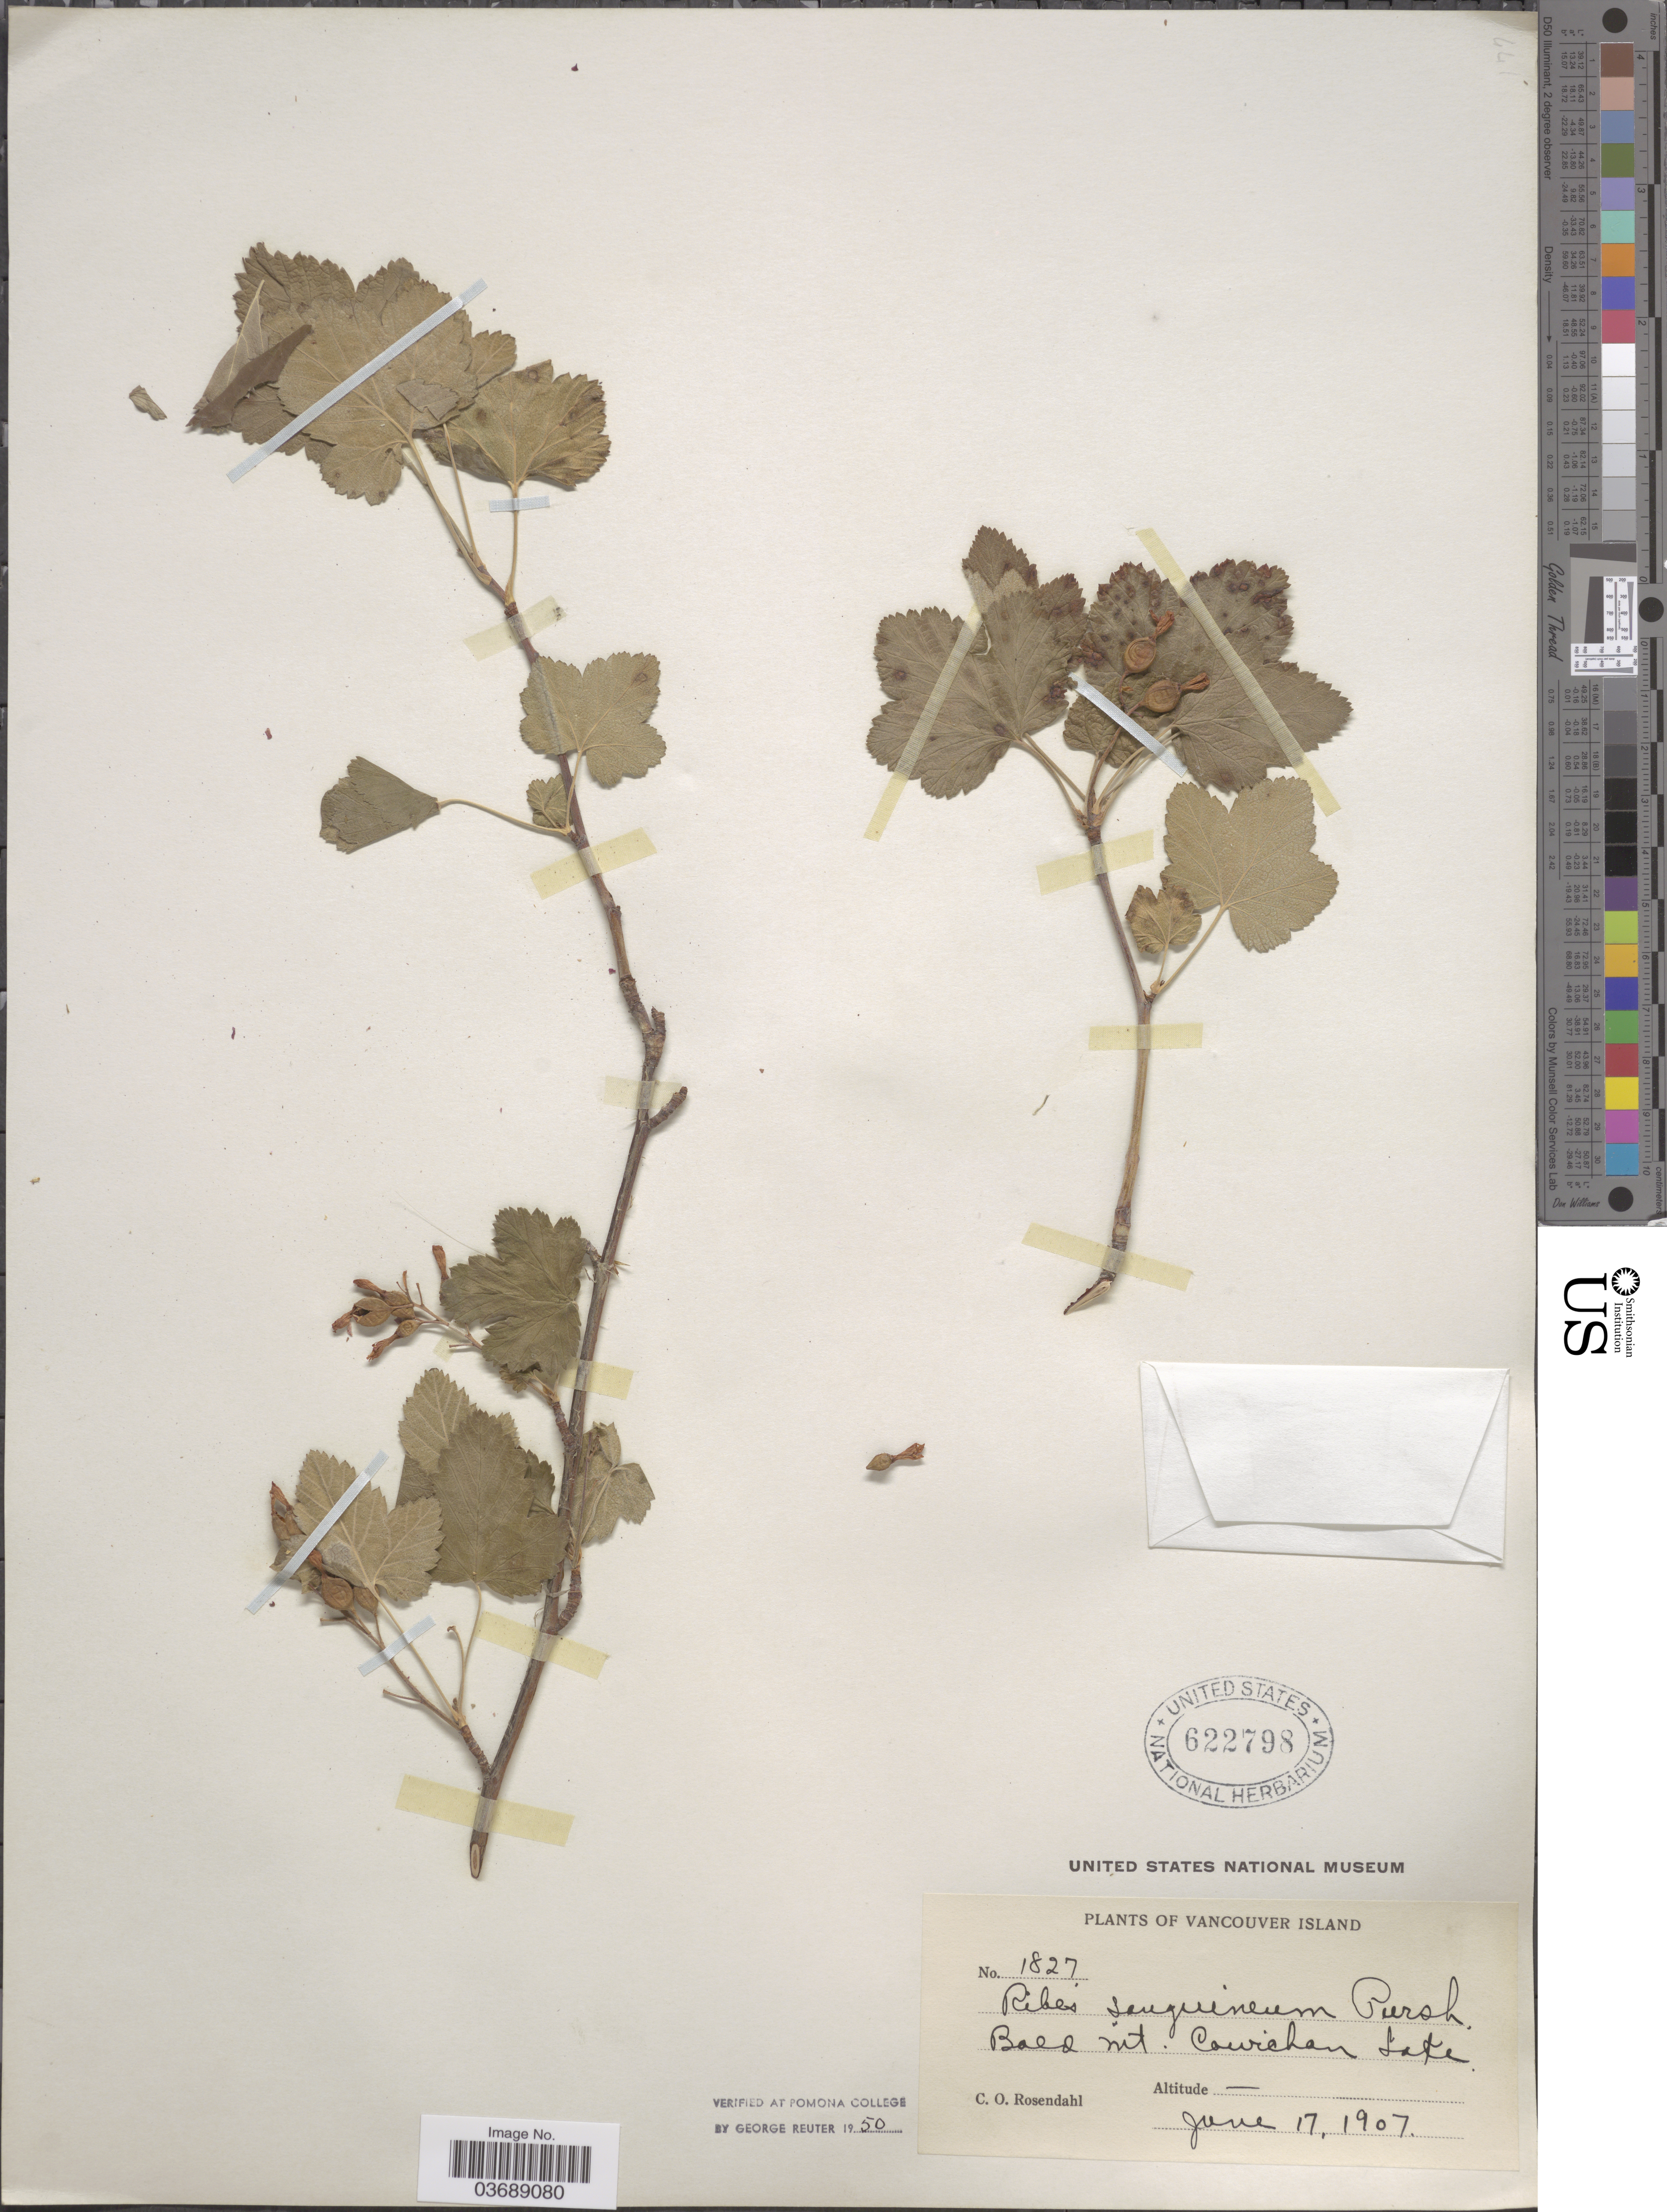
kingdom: Plantae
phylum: Tracheophyta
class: Magnoliopsida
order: Saxifragales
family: Grossulariaceae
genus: Ribes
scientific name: Ribes sanguineum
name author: Pursh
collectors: C. O. Rosendahl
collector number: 1827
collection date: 1907-06-17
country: Canada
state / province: British Columbia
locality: Vancouver Island. Bald Mt. Cowichan Lake.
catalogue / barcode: US 622798